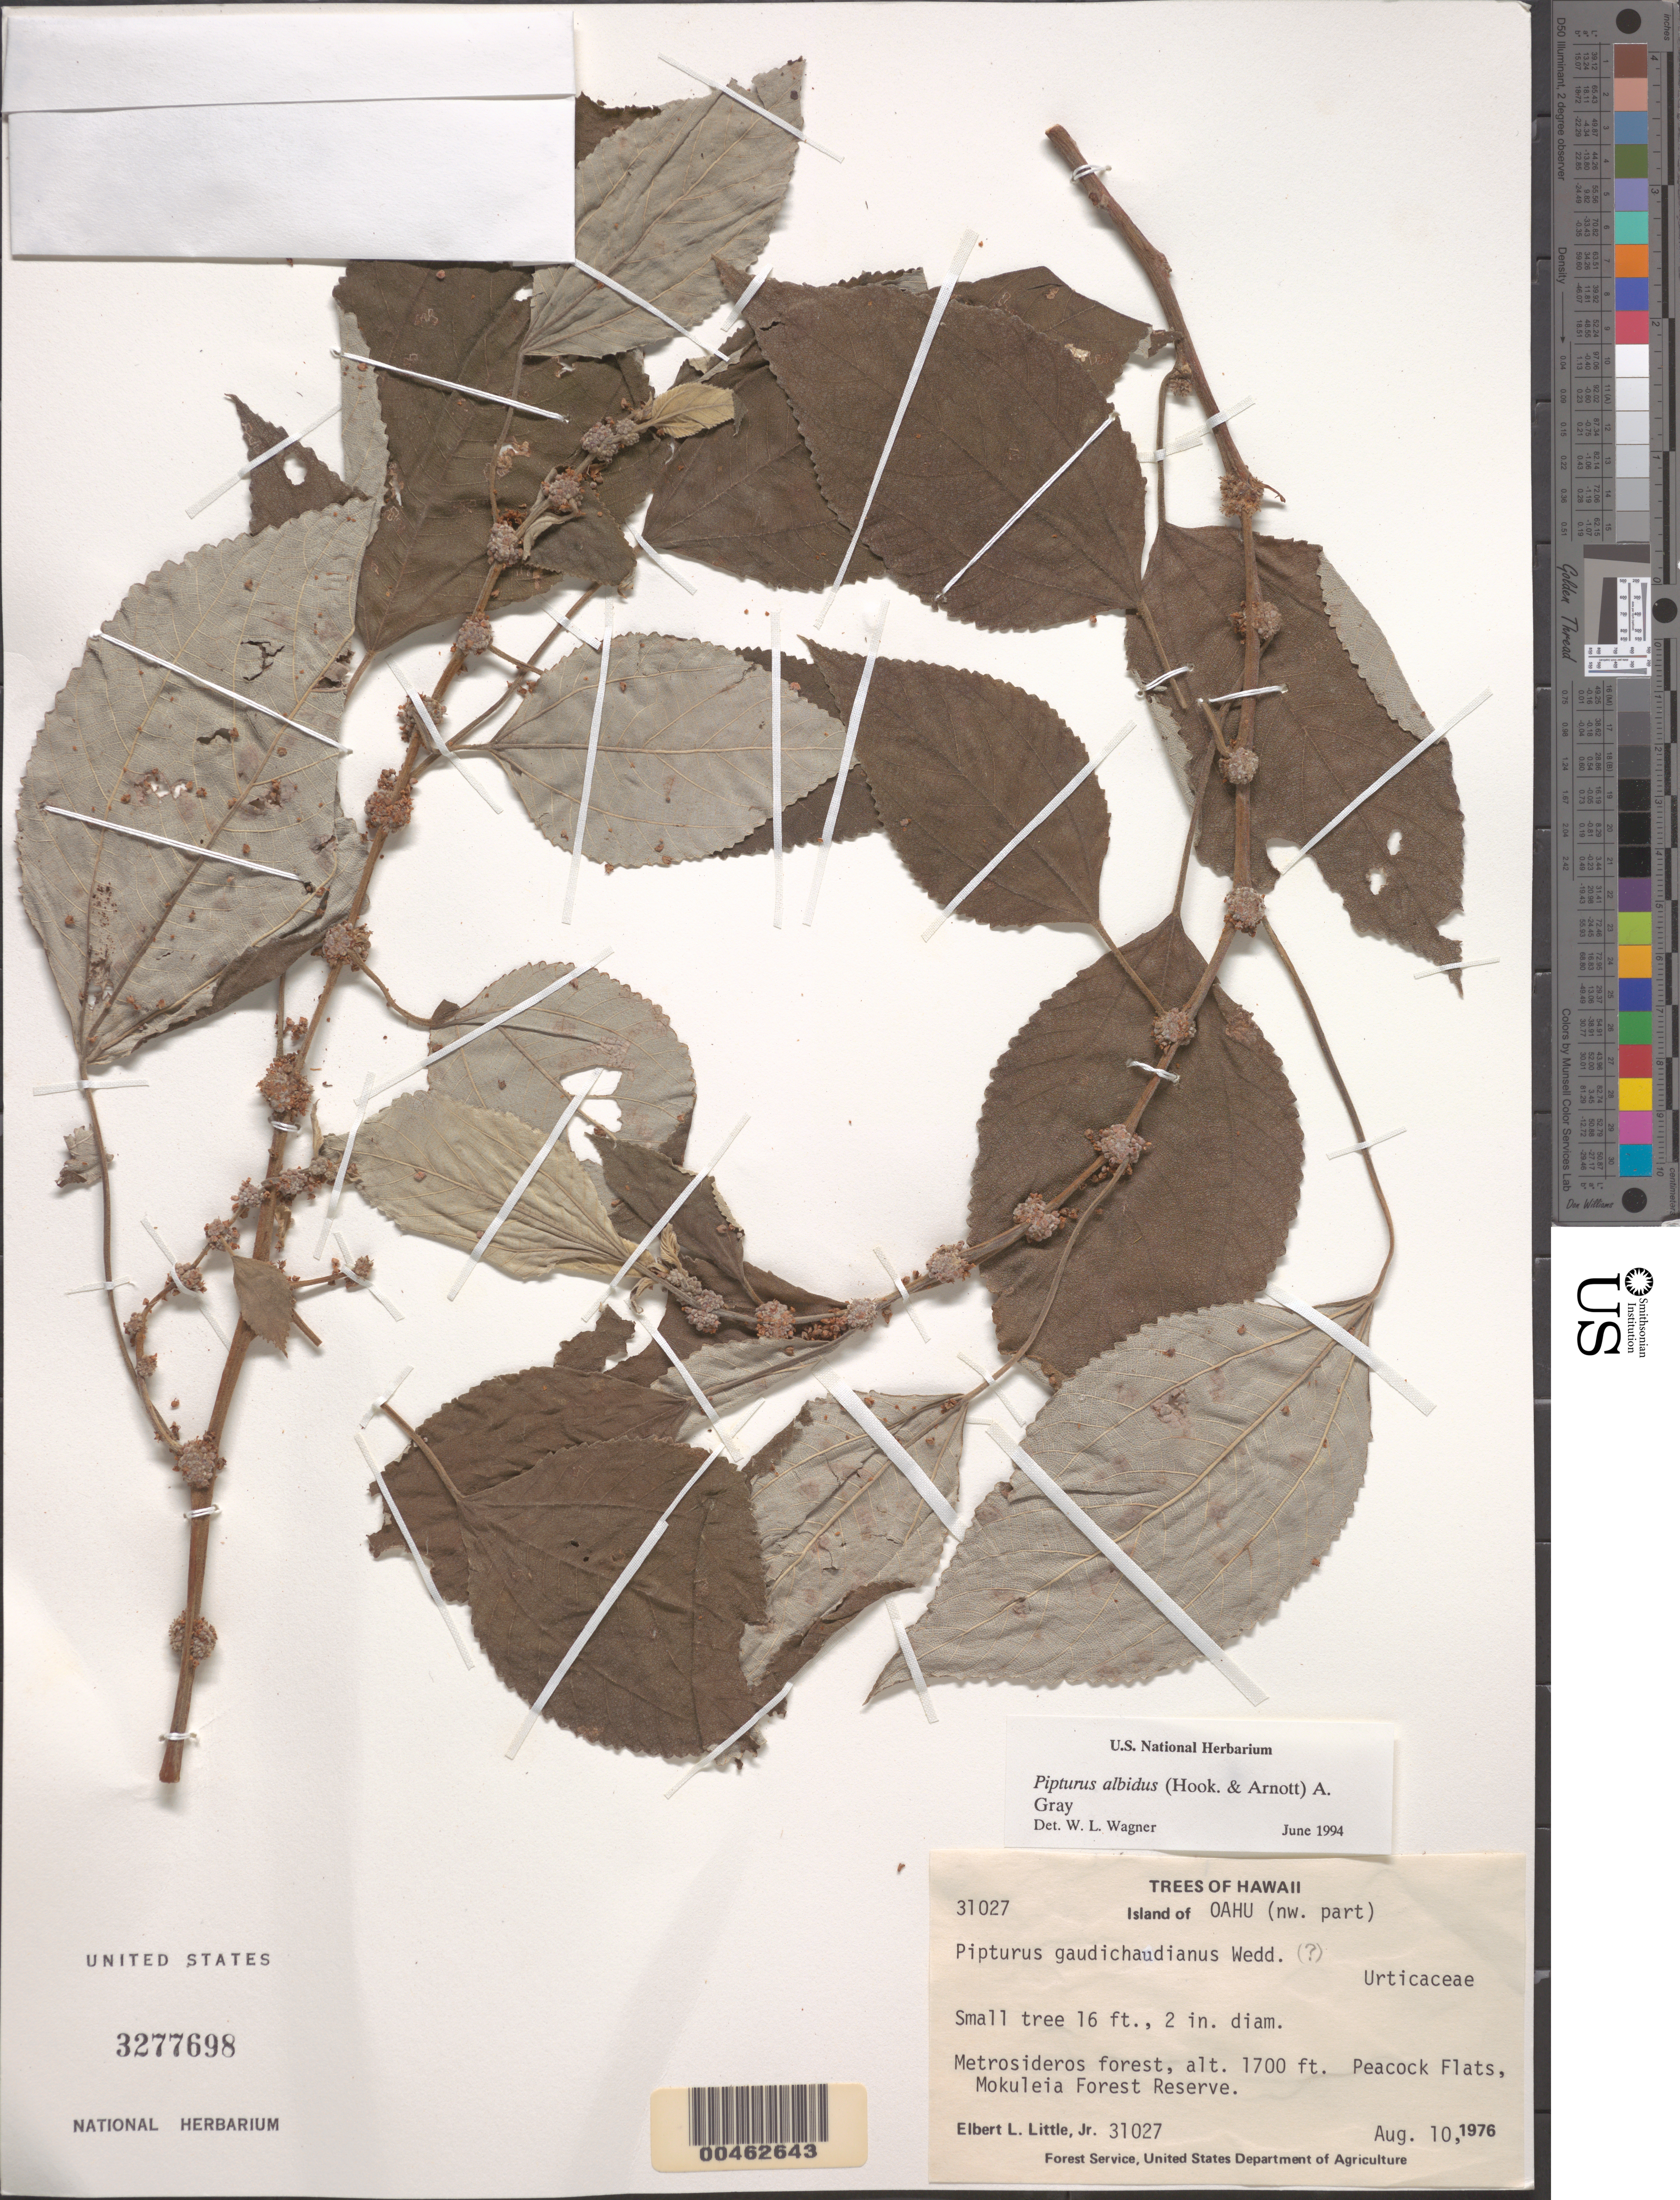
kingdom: Plantae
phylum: Tracheophyta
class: Magnoliopsida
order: Rosales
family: Urticaceae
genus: Pipturus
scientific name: Pipturus albidus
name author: (Hook. & Arn.) A. Gray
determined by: Wagner, W. L., (BOT), Smithsonian Institution - National Museum of Natural History (UNITED STATES)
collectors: E. L. Little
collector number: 31027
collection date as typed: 10 Aug 1976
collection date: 1976-08-10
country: United States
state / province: Hawaii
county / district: Honolulu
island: Oahu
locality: NW part of Oahu, Peacock Flats, Mokuleia Forest Reserve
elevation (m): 518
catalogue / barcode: US 3277698